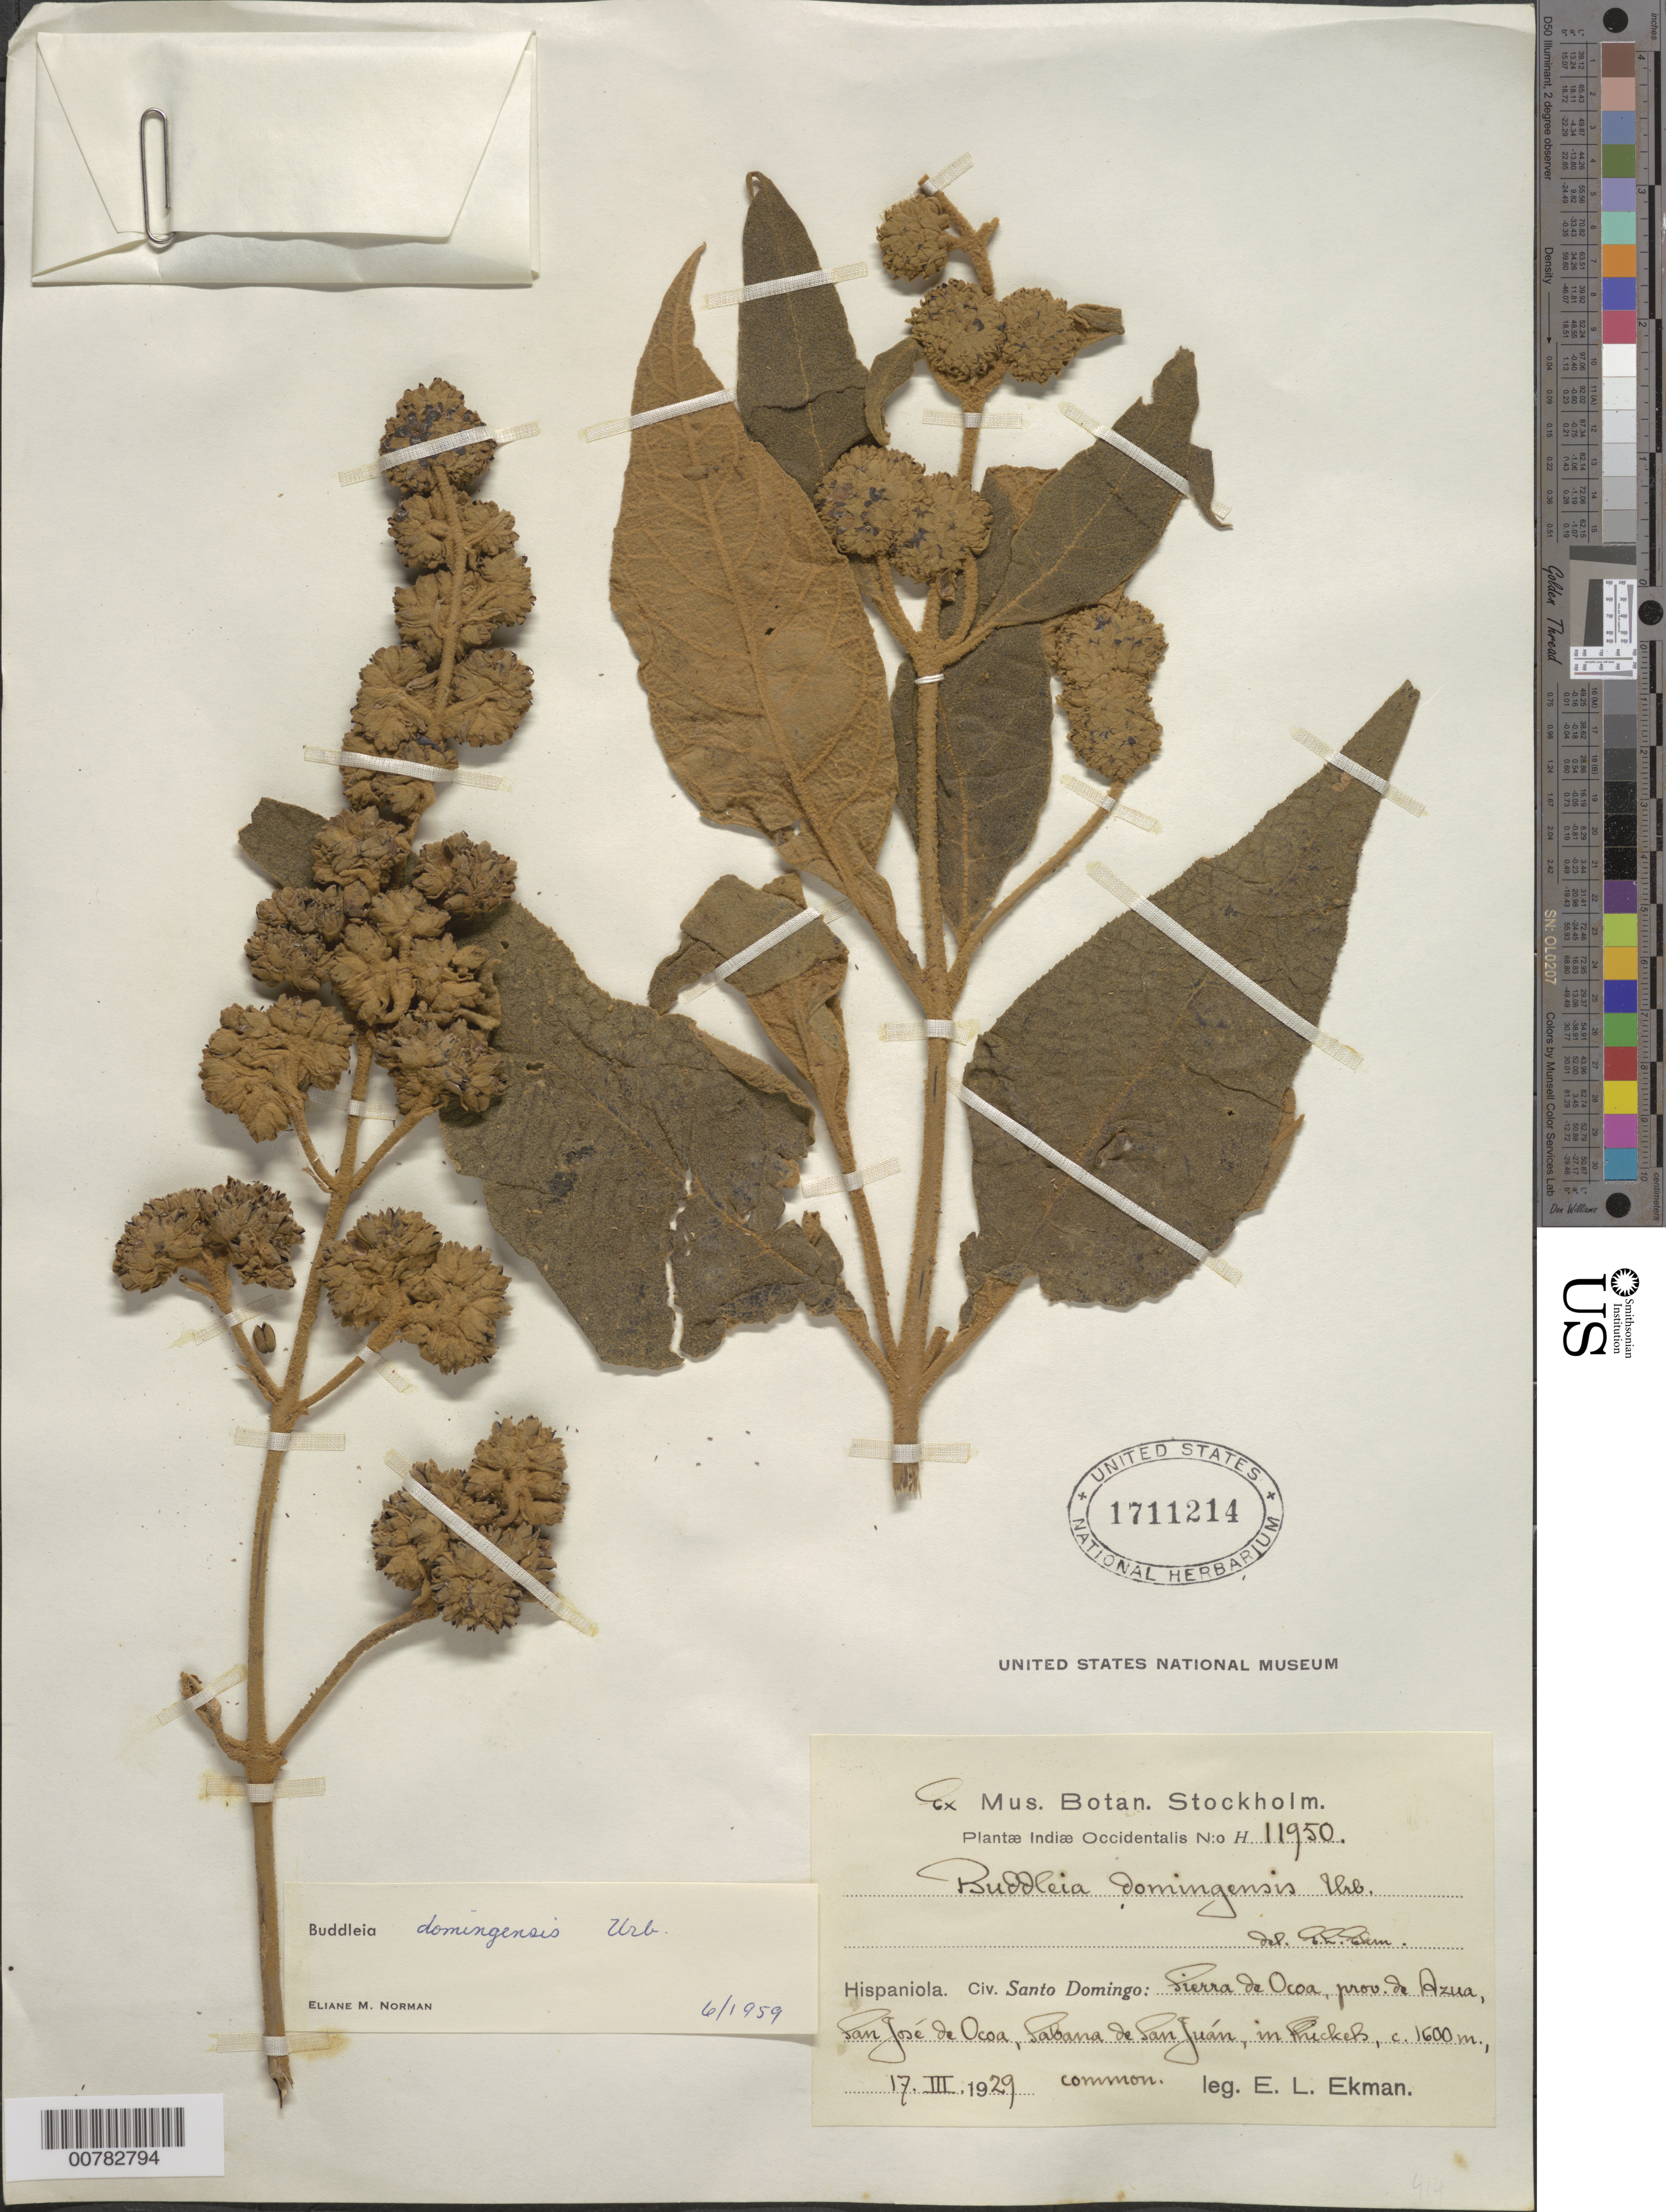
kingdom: Plantae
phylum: Tracheophyta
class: Magnoliopsida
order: Lamiales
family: Scrophulariaceae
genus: Buddleja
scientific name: Buddleja domingensis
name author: Urb.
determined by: Norman, E. M.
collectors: E. L. Ekman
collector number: H 11950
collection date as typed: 17 Mar 1929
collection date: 1929-03-17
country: Dominican Republic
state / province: Azua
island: Hispaniola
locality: Sierra de Ocoa, San José de Ocoa, Sabana de San Juán.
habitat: In thickets.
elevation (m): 1600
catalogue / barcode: US 1711214